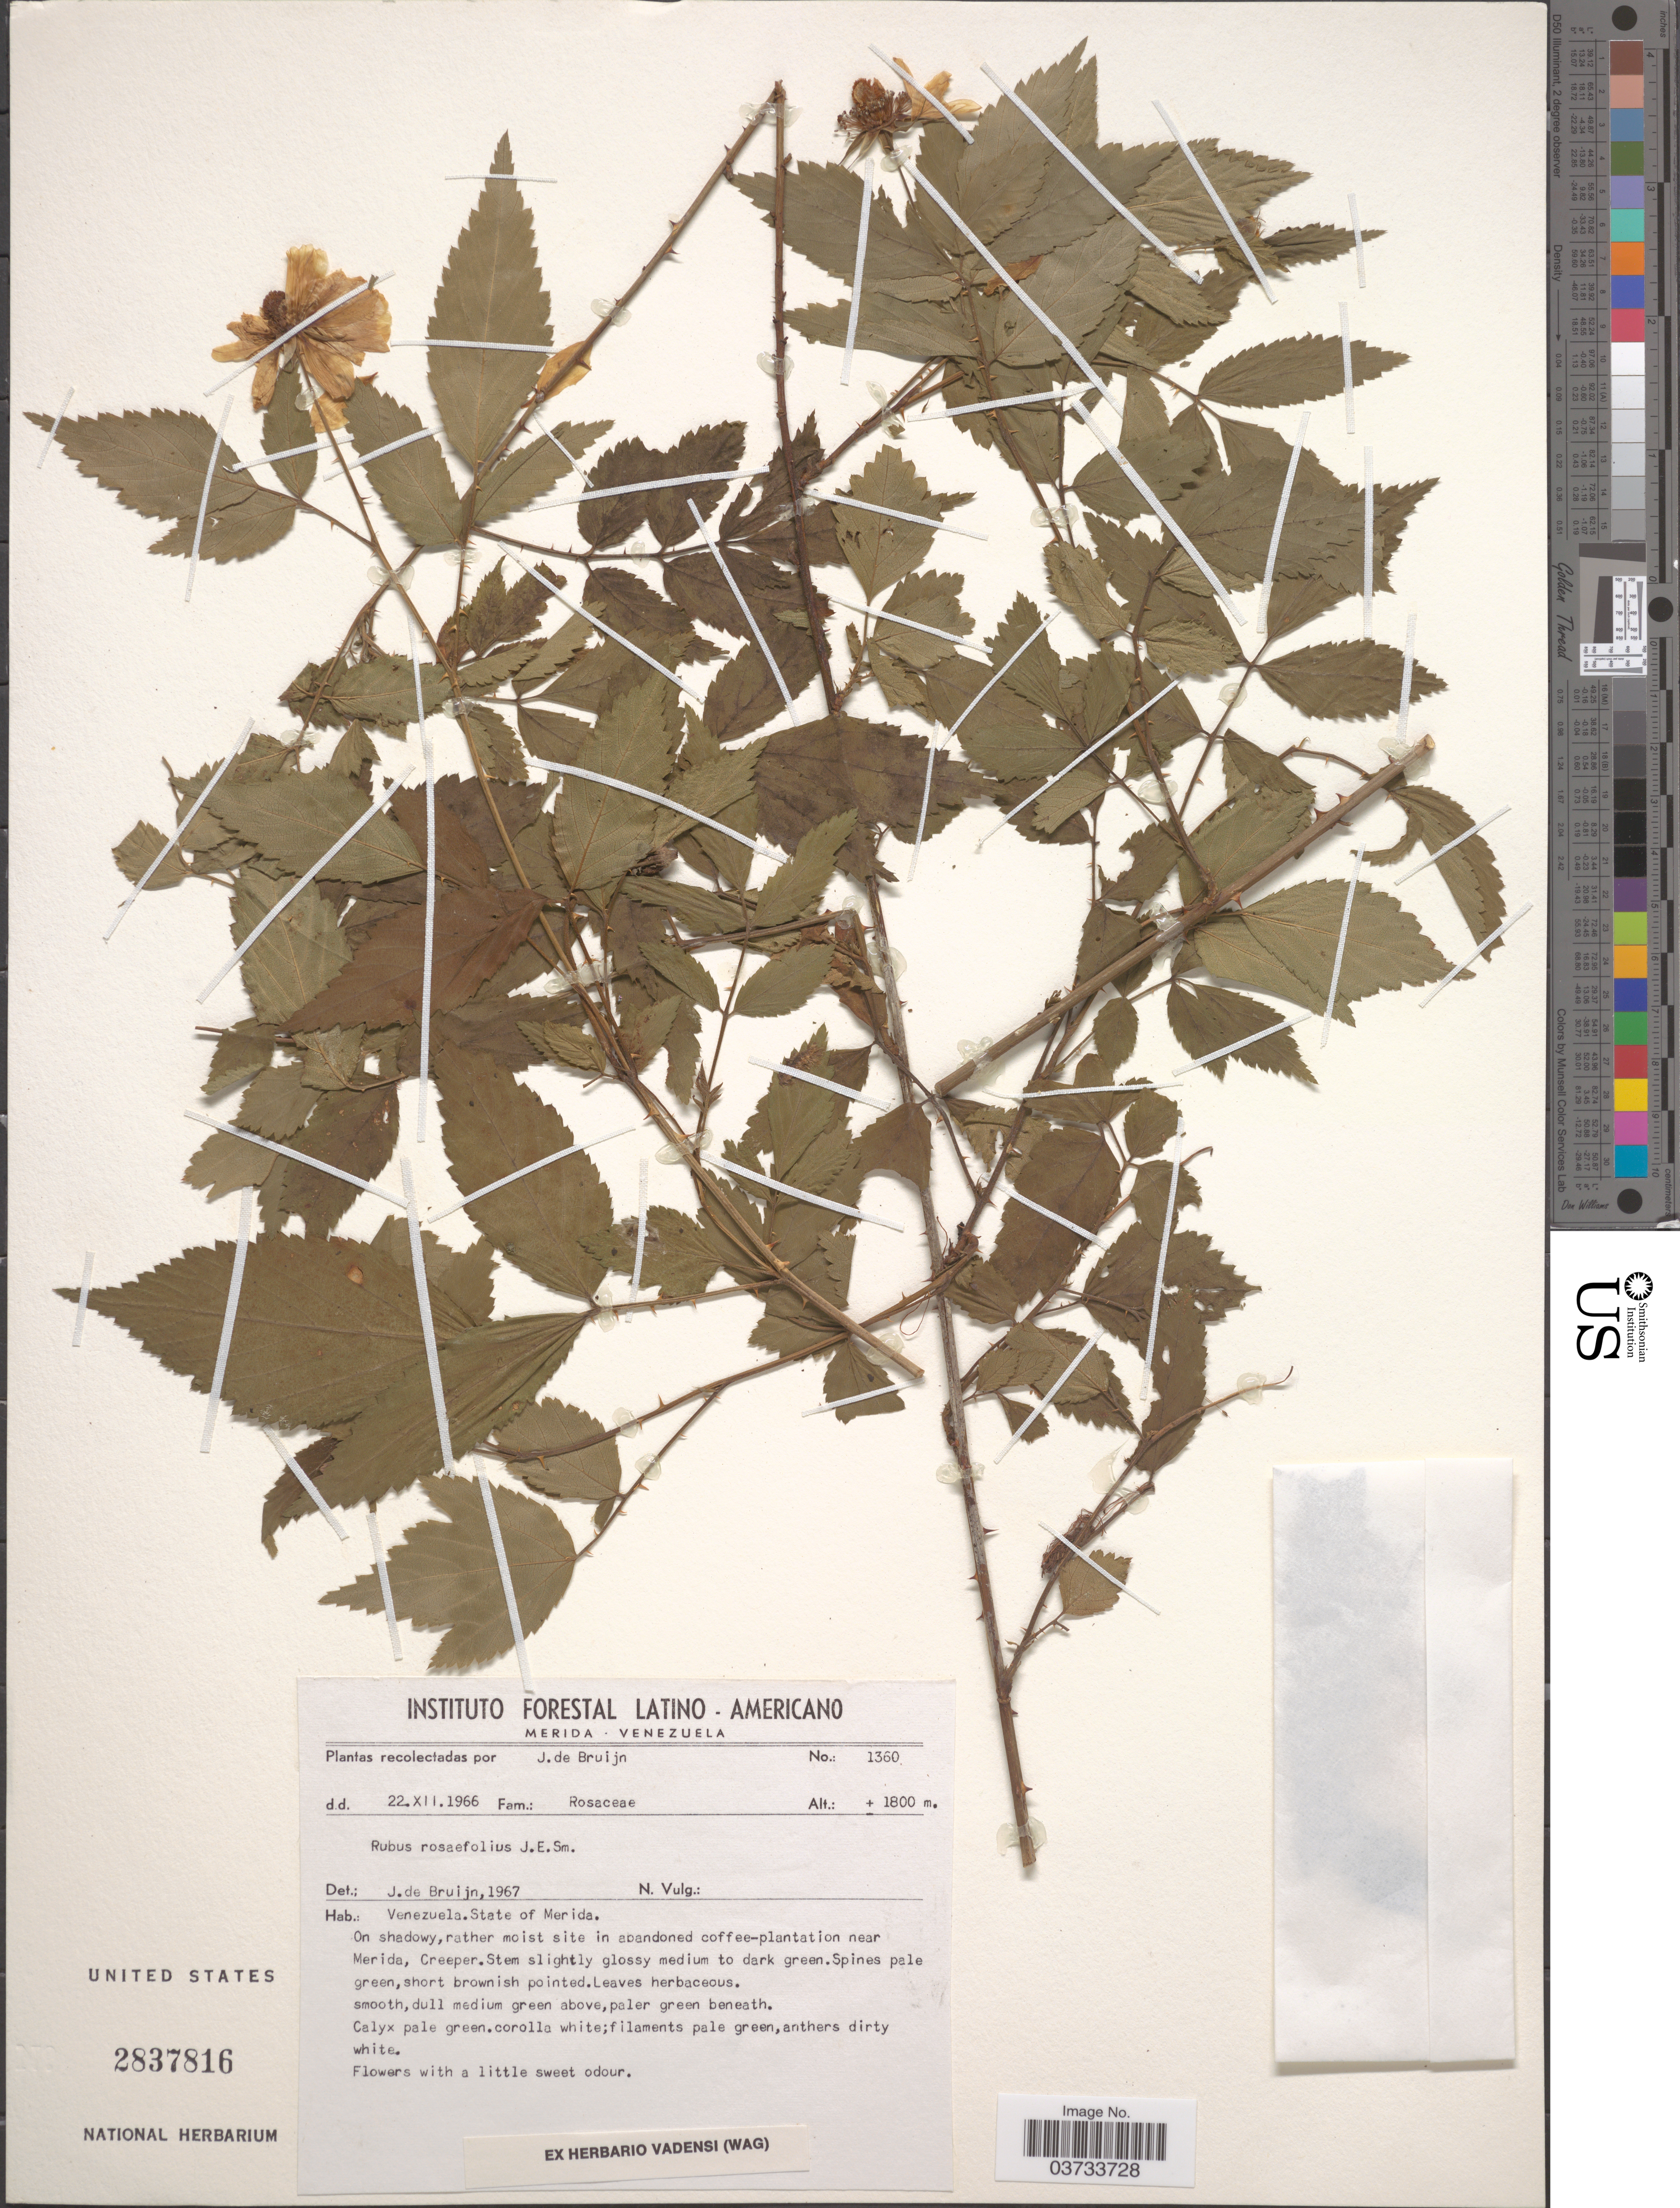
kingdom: Plantae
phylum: Tracheophyta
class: Magnoliopsida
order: Rosales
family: Rosaceae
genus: Rubus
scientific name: Rubus rosifolius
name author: Sm.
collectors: J. Bruijn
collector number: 1360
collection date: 1966-12-22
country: Venezuela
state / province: Merida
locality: In abandoned coffee-plantation near Merida, Creeper.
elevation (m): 1800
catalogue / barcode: US 2837816